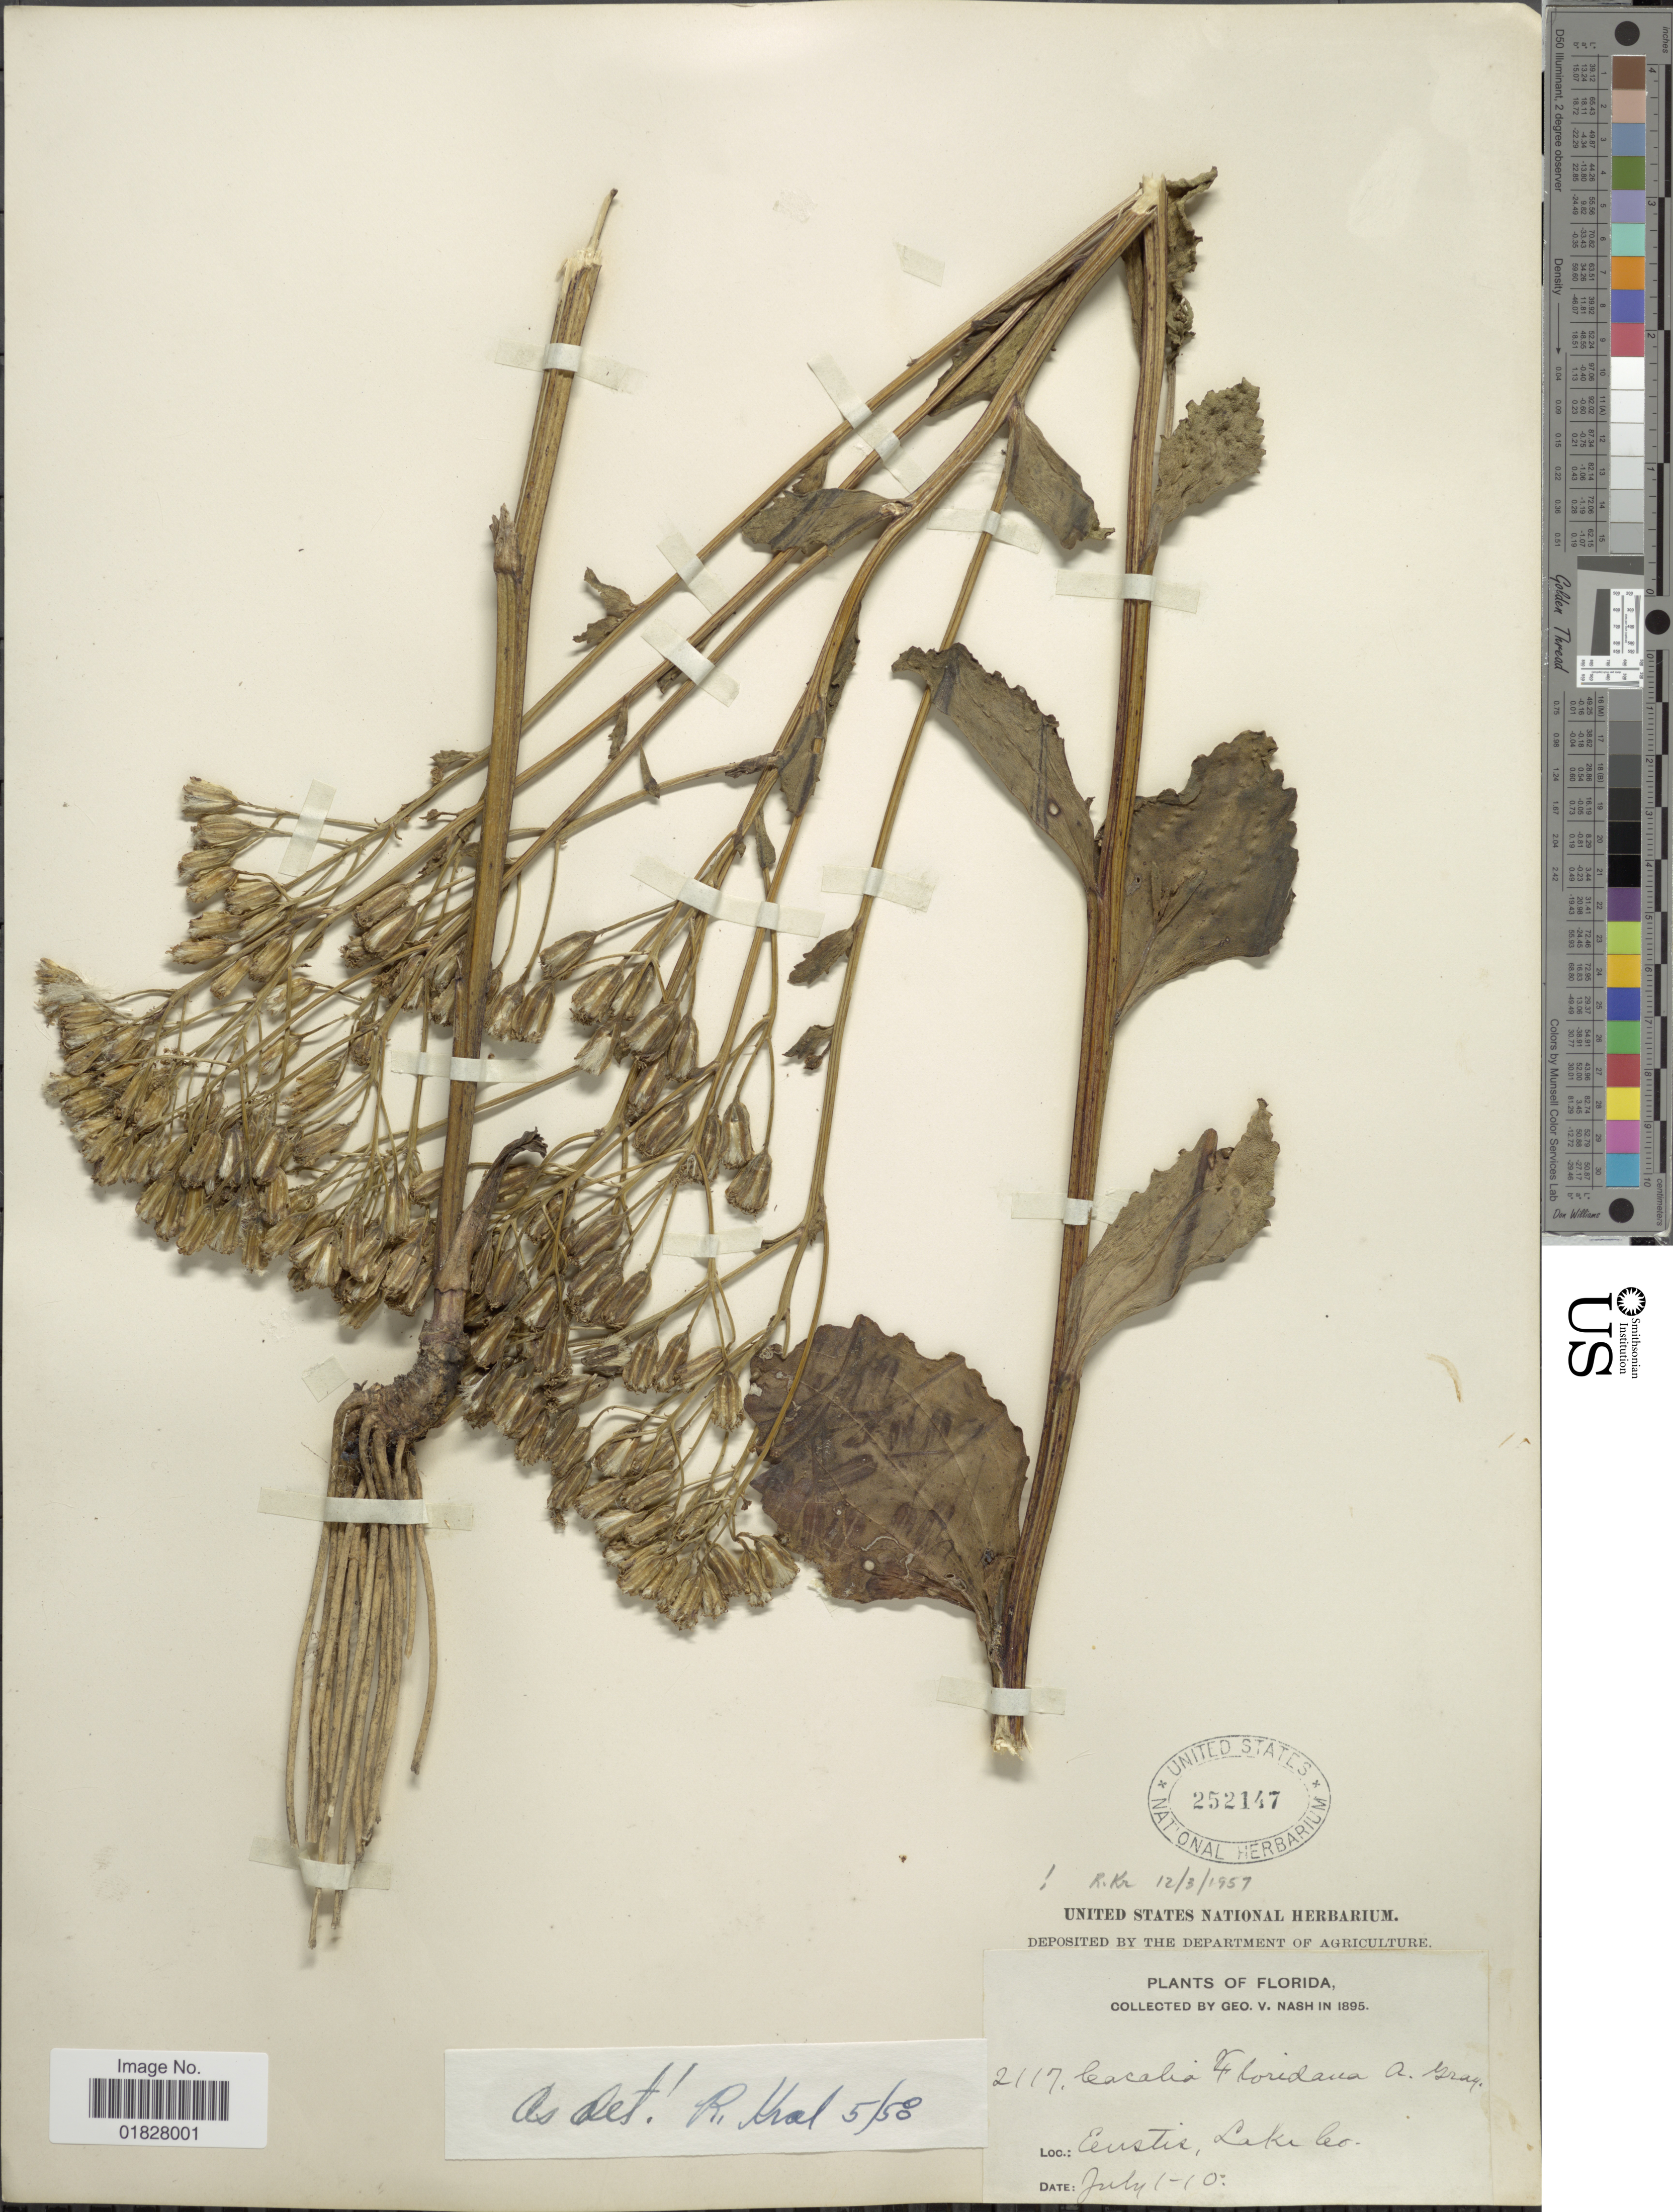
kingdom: Plantae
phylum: Tracheophyta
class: Magnoliopsida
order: Asterales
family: Asteraceae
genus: Arnoglossum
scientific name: Arnoglossum floridanum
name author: (A. Gray) H. Rob.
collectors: G. V. Nash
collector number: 2117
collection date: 1895-07-01/1895-07-10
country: United States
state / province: Florida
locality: Eemstis, Lake Co.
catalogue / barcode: US 252147